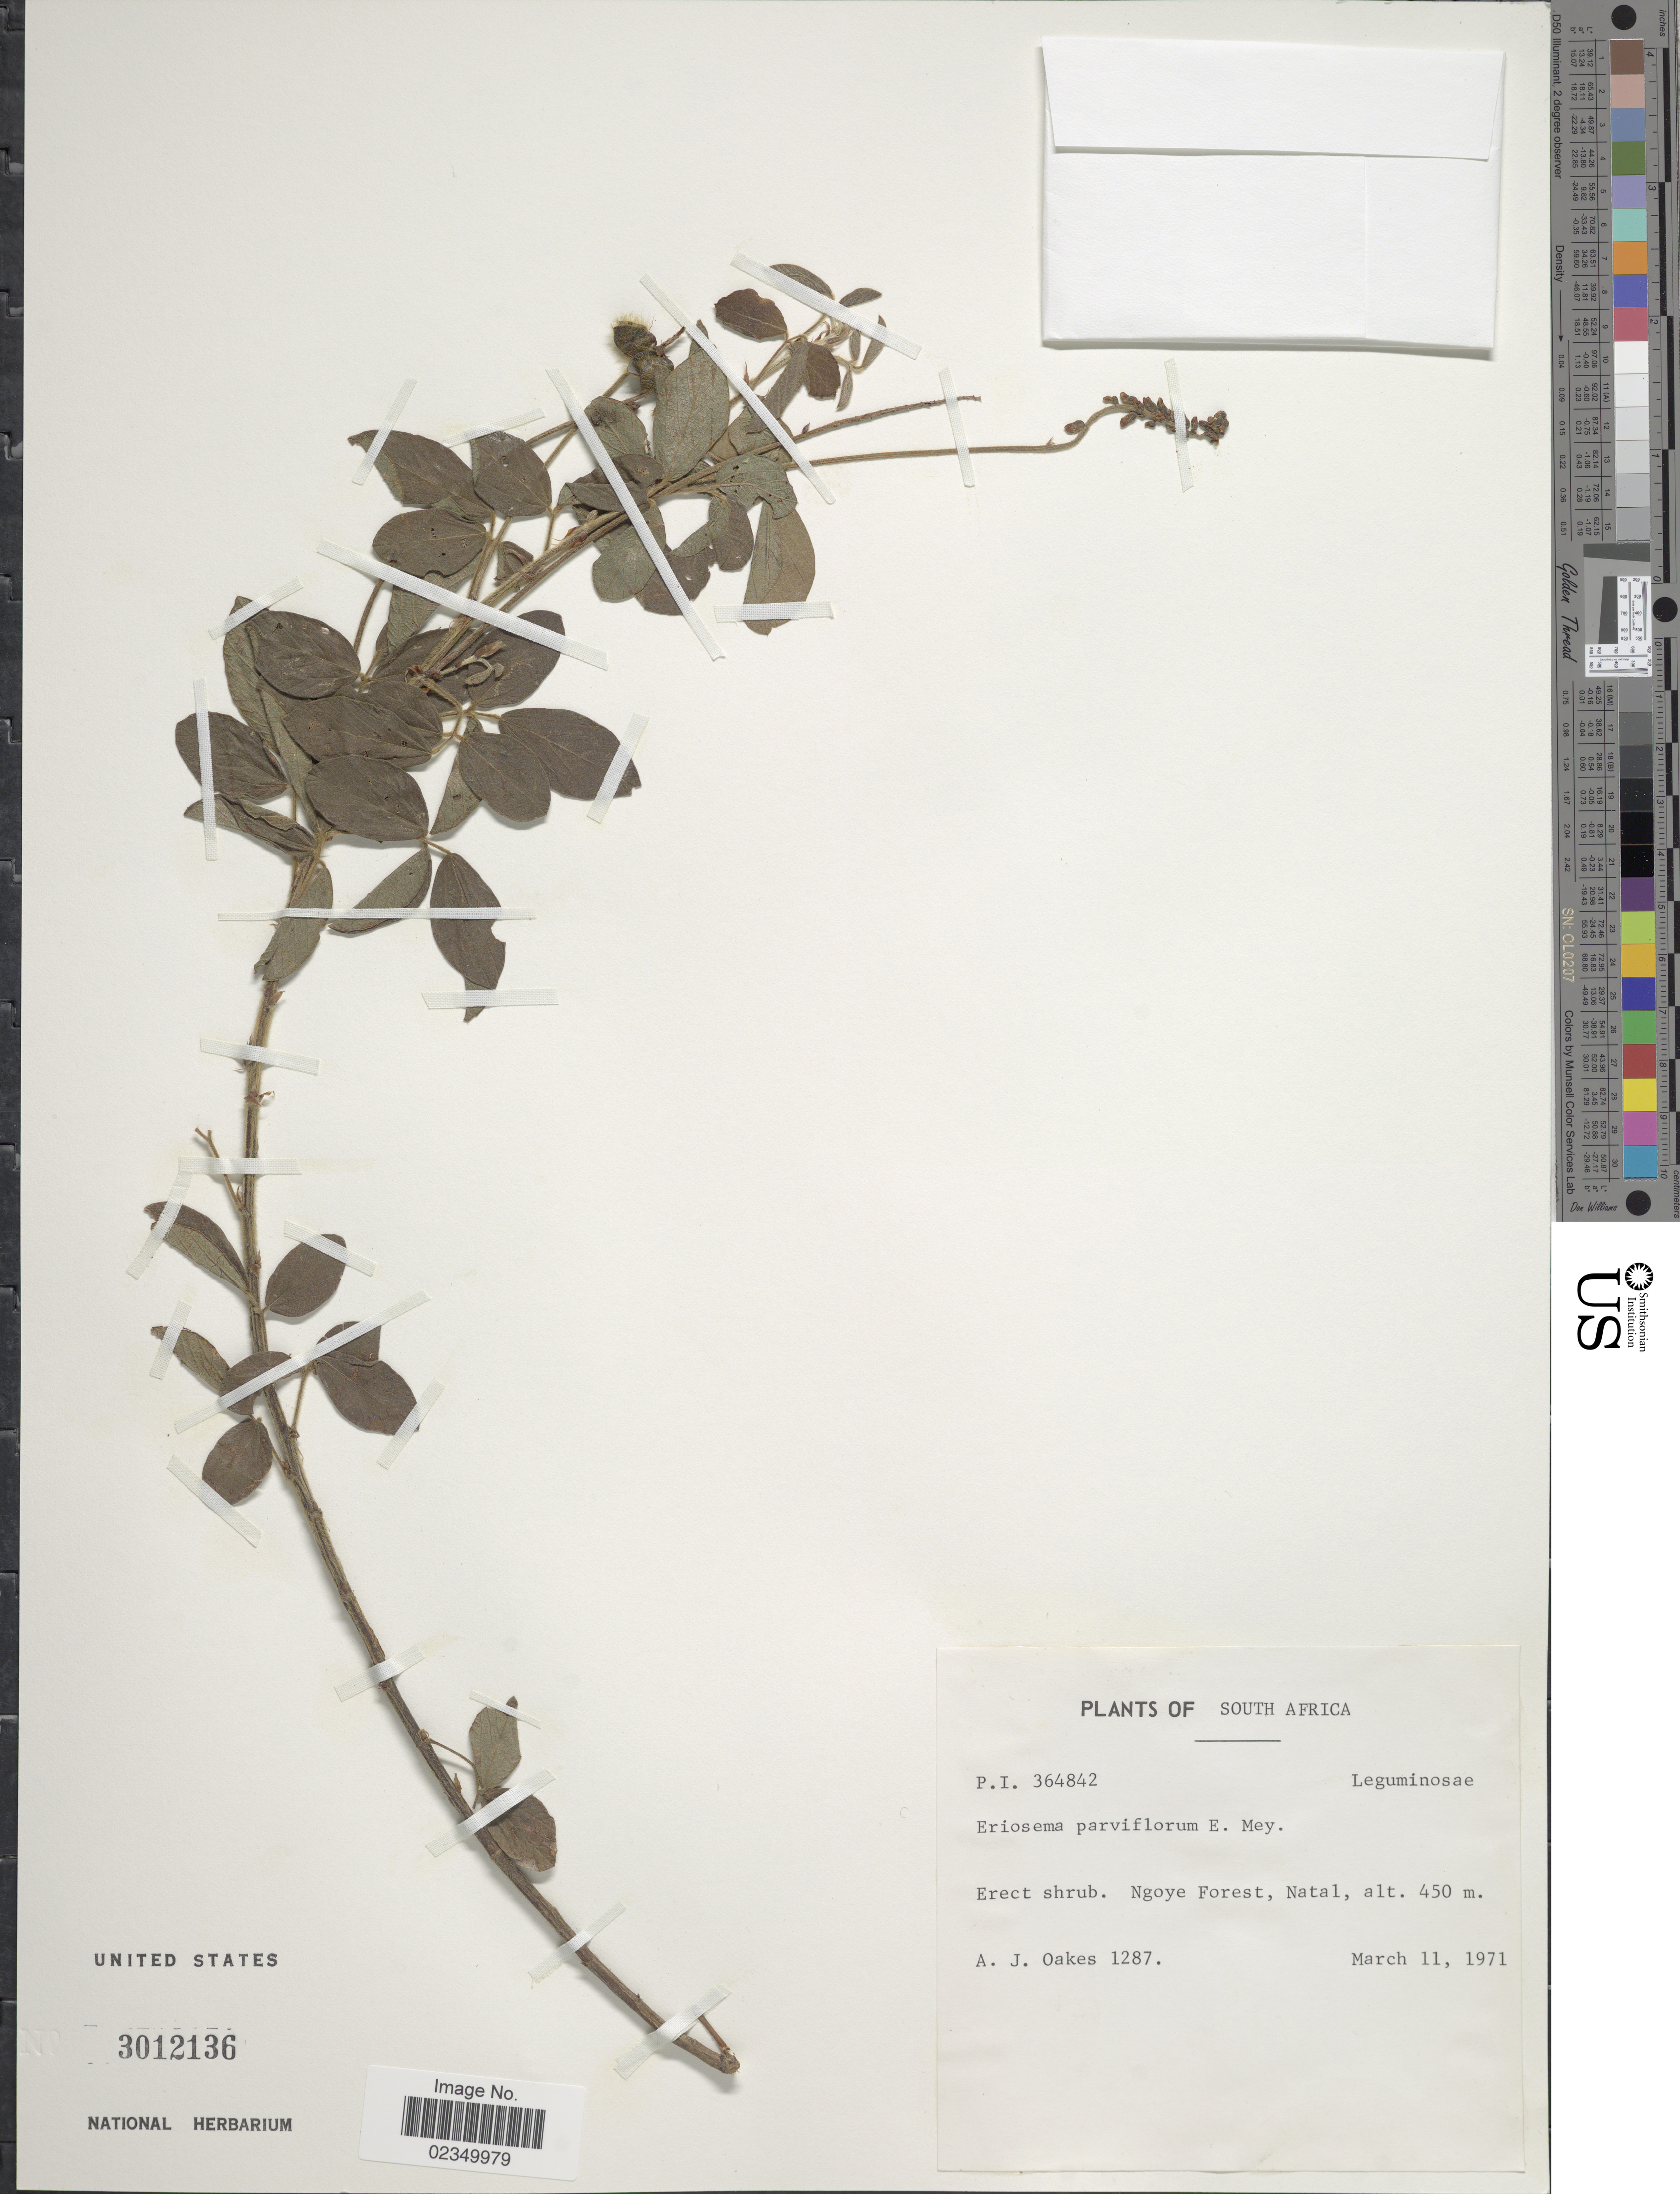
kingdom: Plantae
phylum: Tracheophyta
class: Magnoliopsida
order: Fabales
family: Fabaceae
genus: Eriosema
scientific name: Eriosema parviflorum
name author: E. Mey.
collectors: A. Oakes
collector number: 1287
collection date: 1971-03-11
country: South Africa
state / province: KwaZulu-Natal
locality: South Africa. Ngoye Forest, Natal. South Africa.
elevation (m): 450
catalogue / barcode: US 3012136